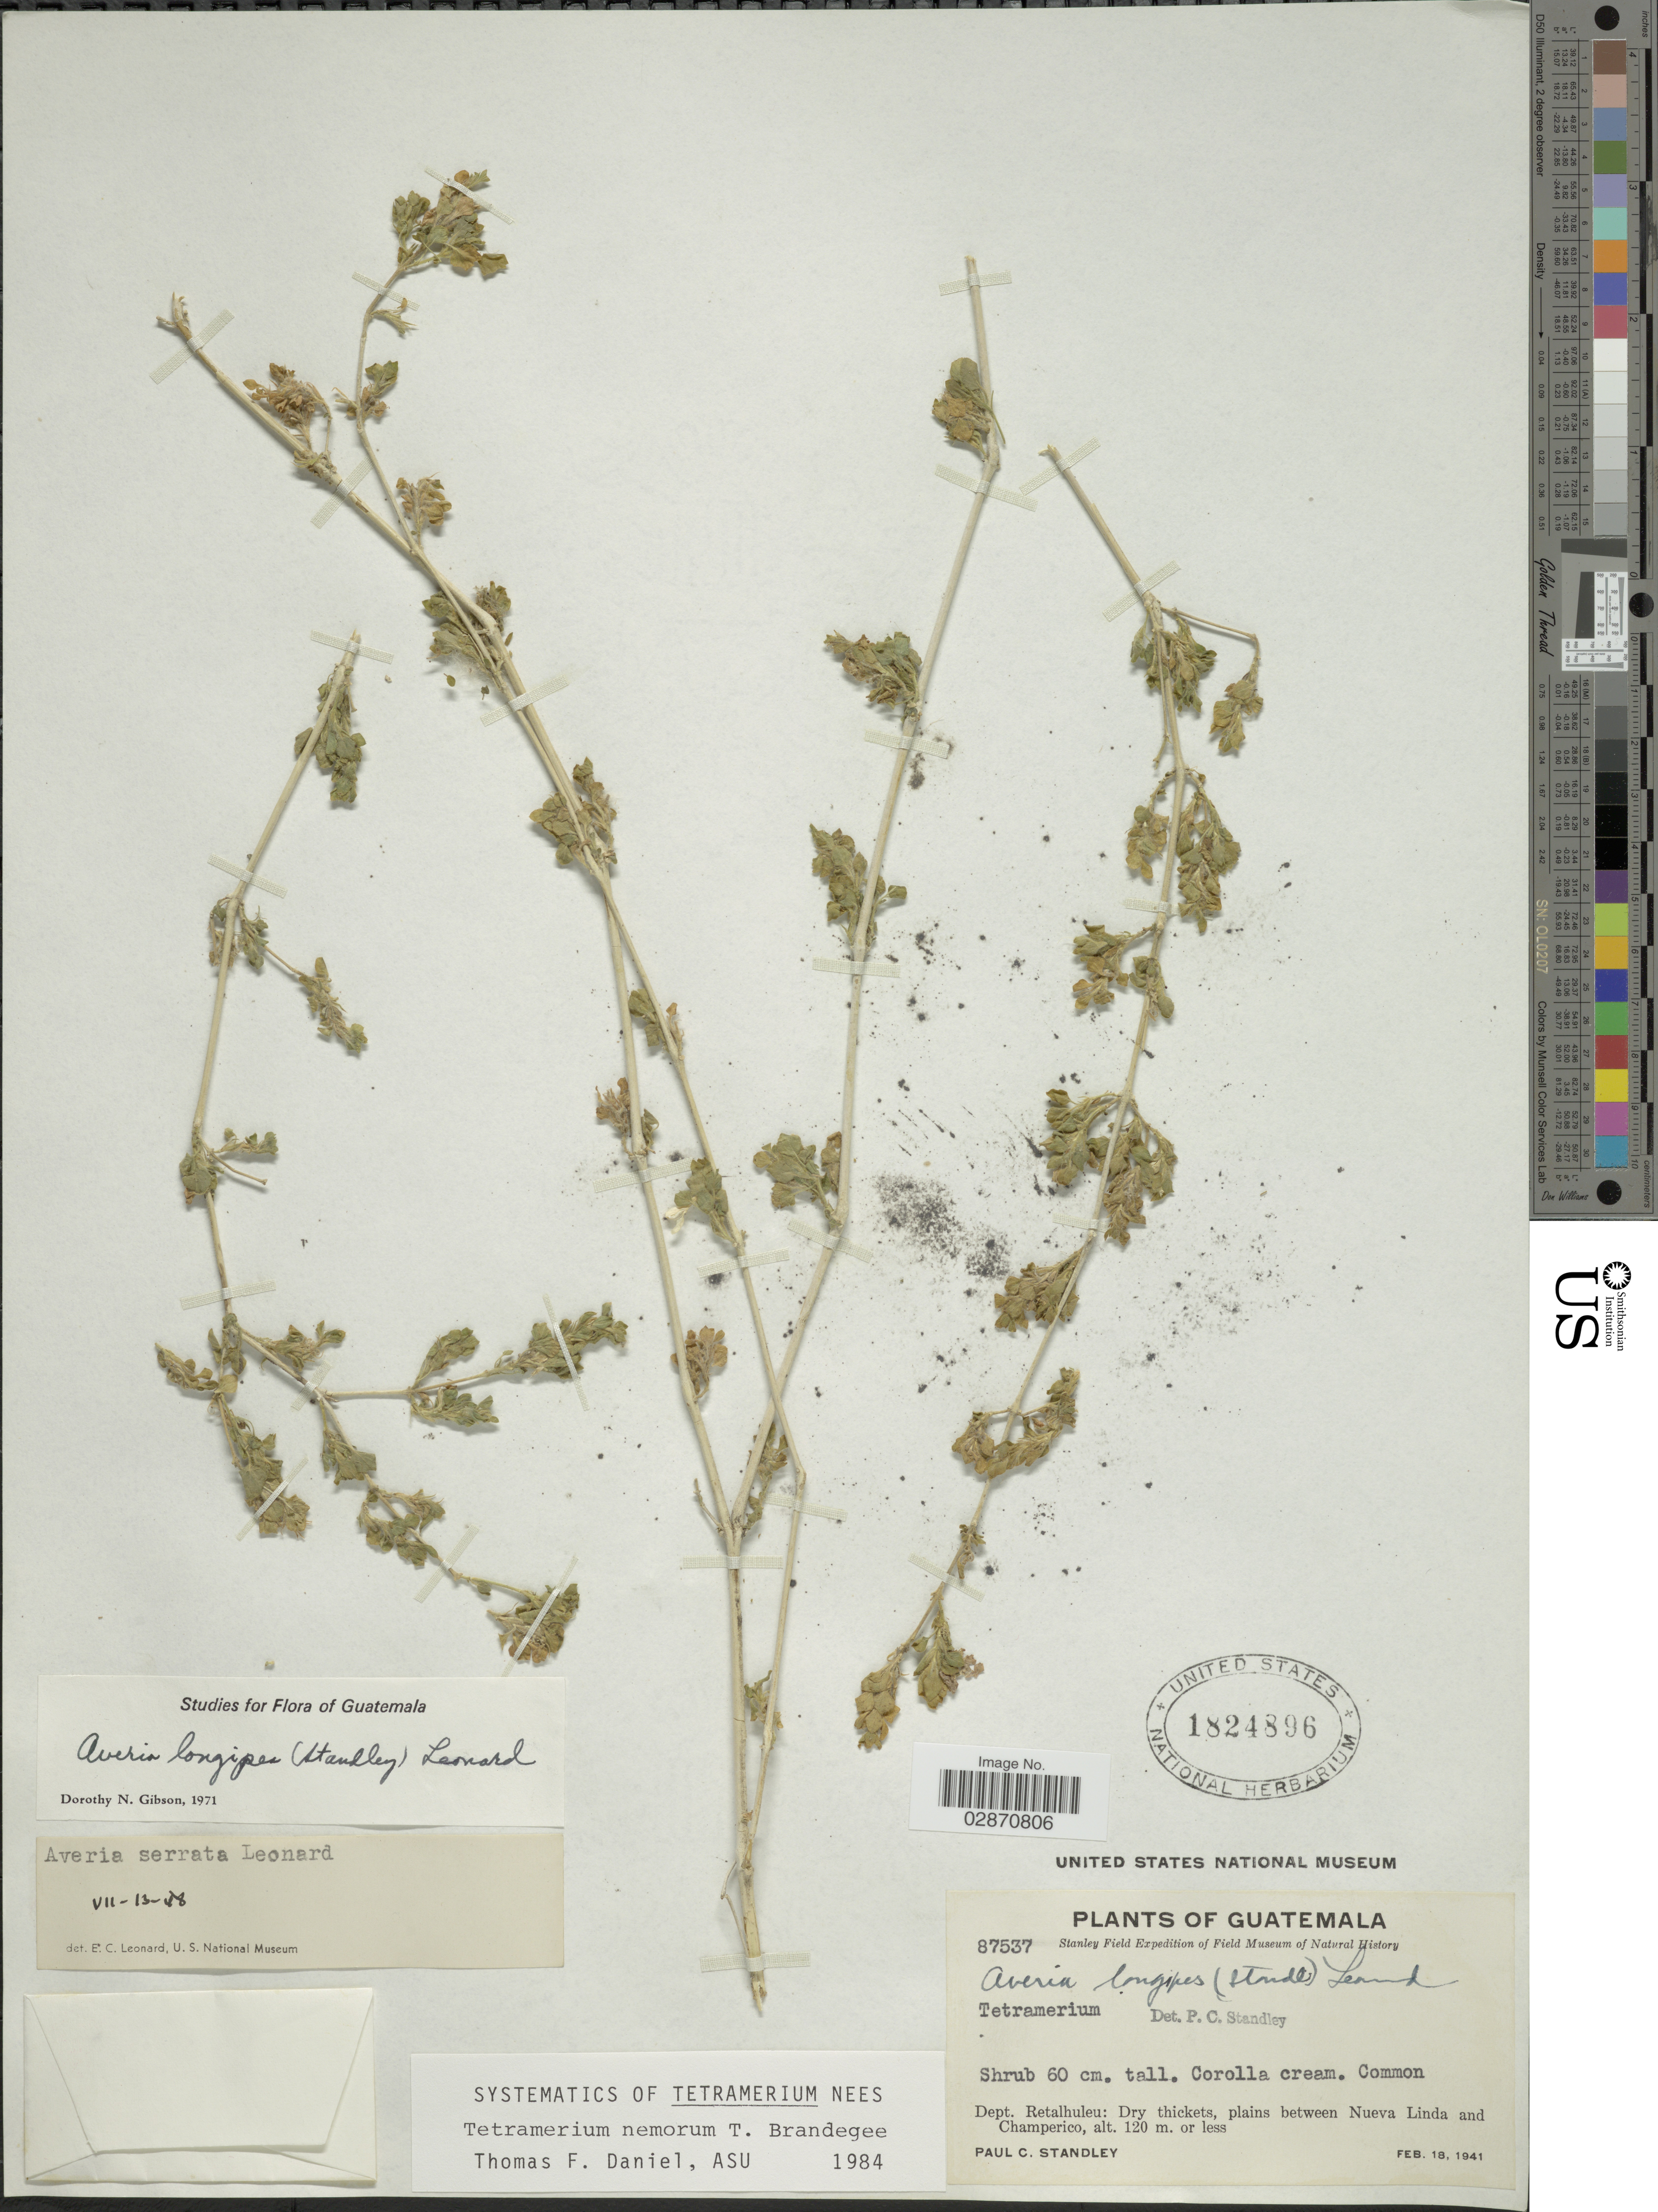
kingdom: Plantae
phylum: Tracheophyta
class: Magnoliopsida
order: Lamiales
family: Acanthaceae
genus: Tetramerium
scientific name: Tetramerium nemorum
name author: Brandegee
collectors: P. C. Standley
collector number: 87537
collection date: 1941-02-18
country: Guatemala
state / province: Retalhuleu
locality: Dept. Retalhuleu: plains between Nueva Linda and Champerico.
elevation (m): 120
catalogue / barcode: US 1824896